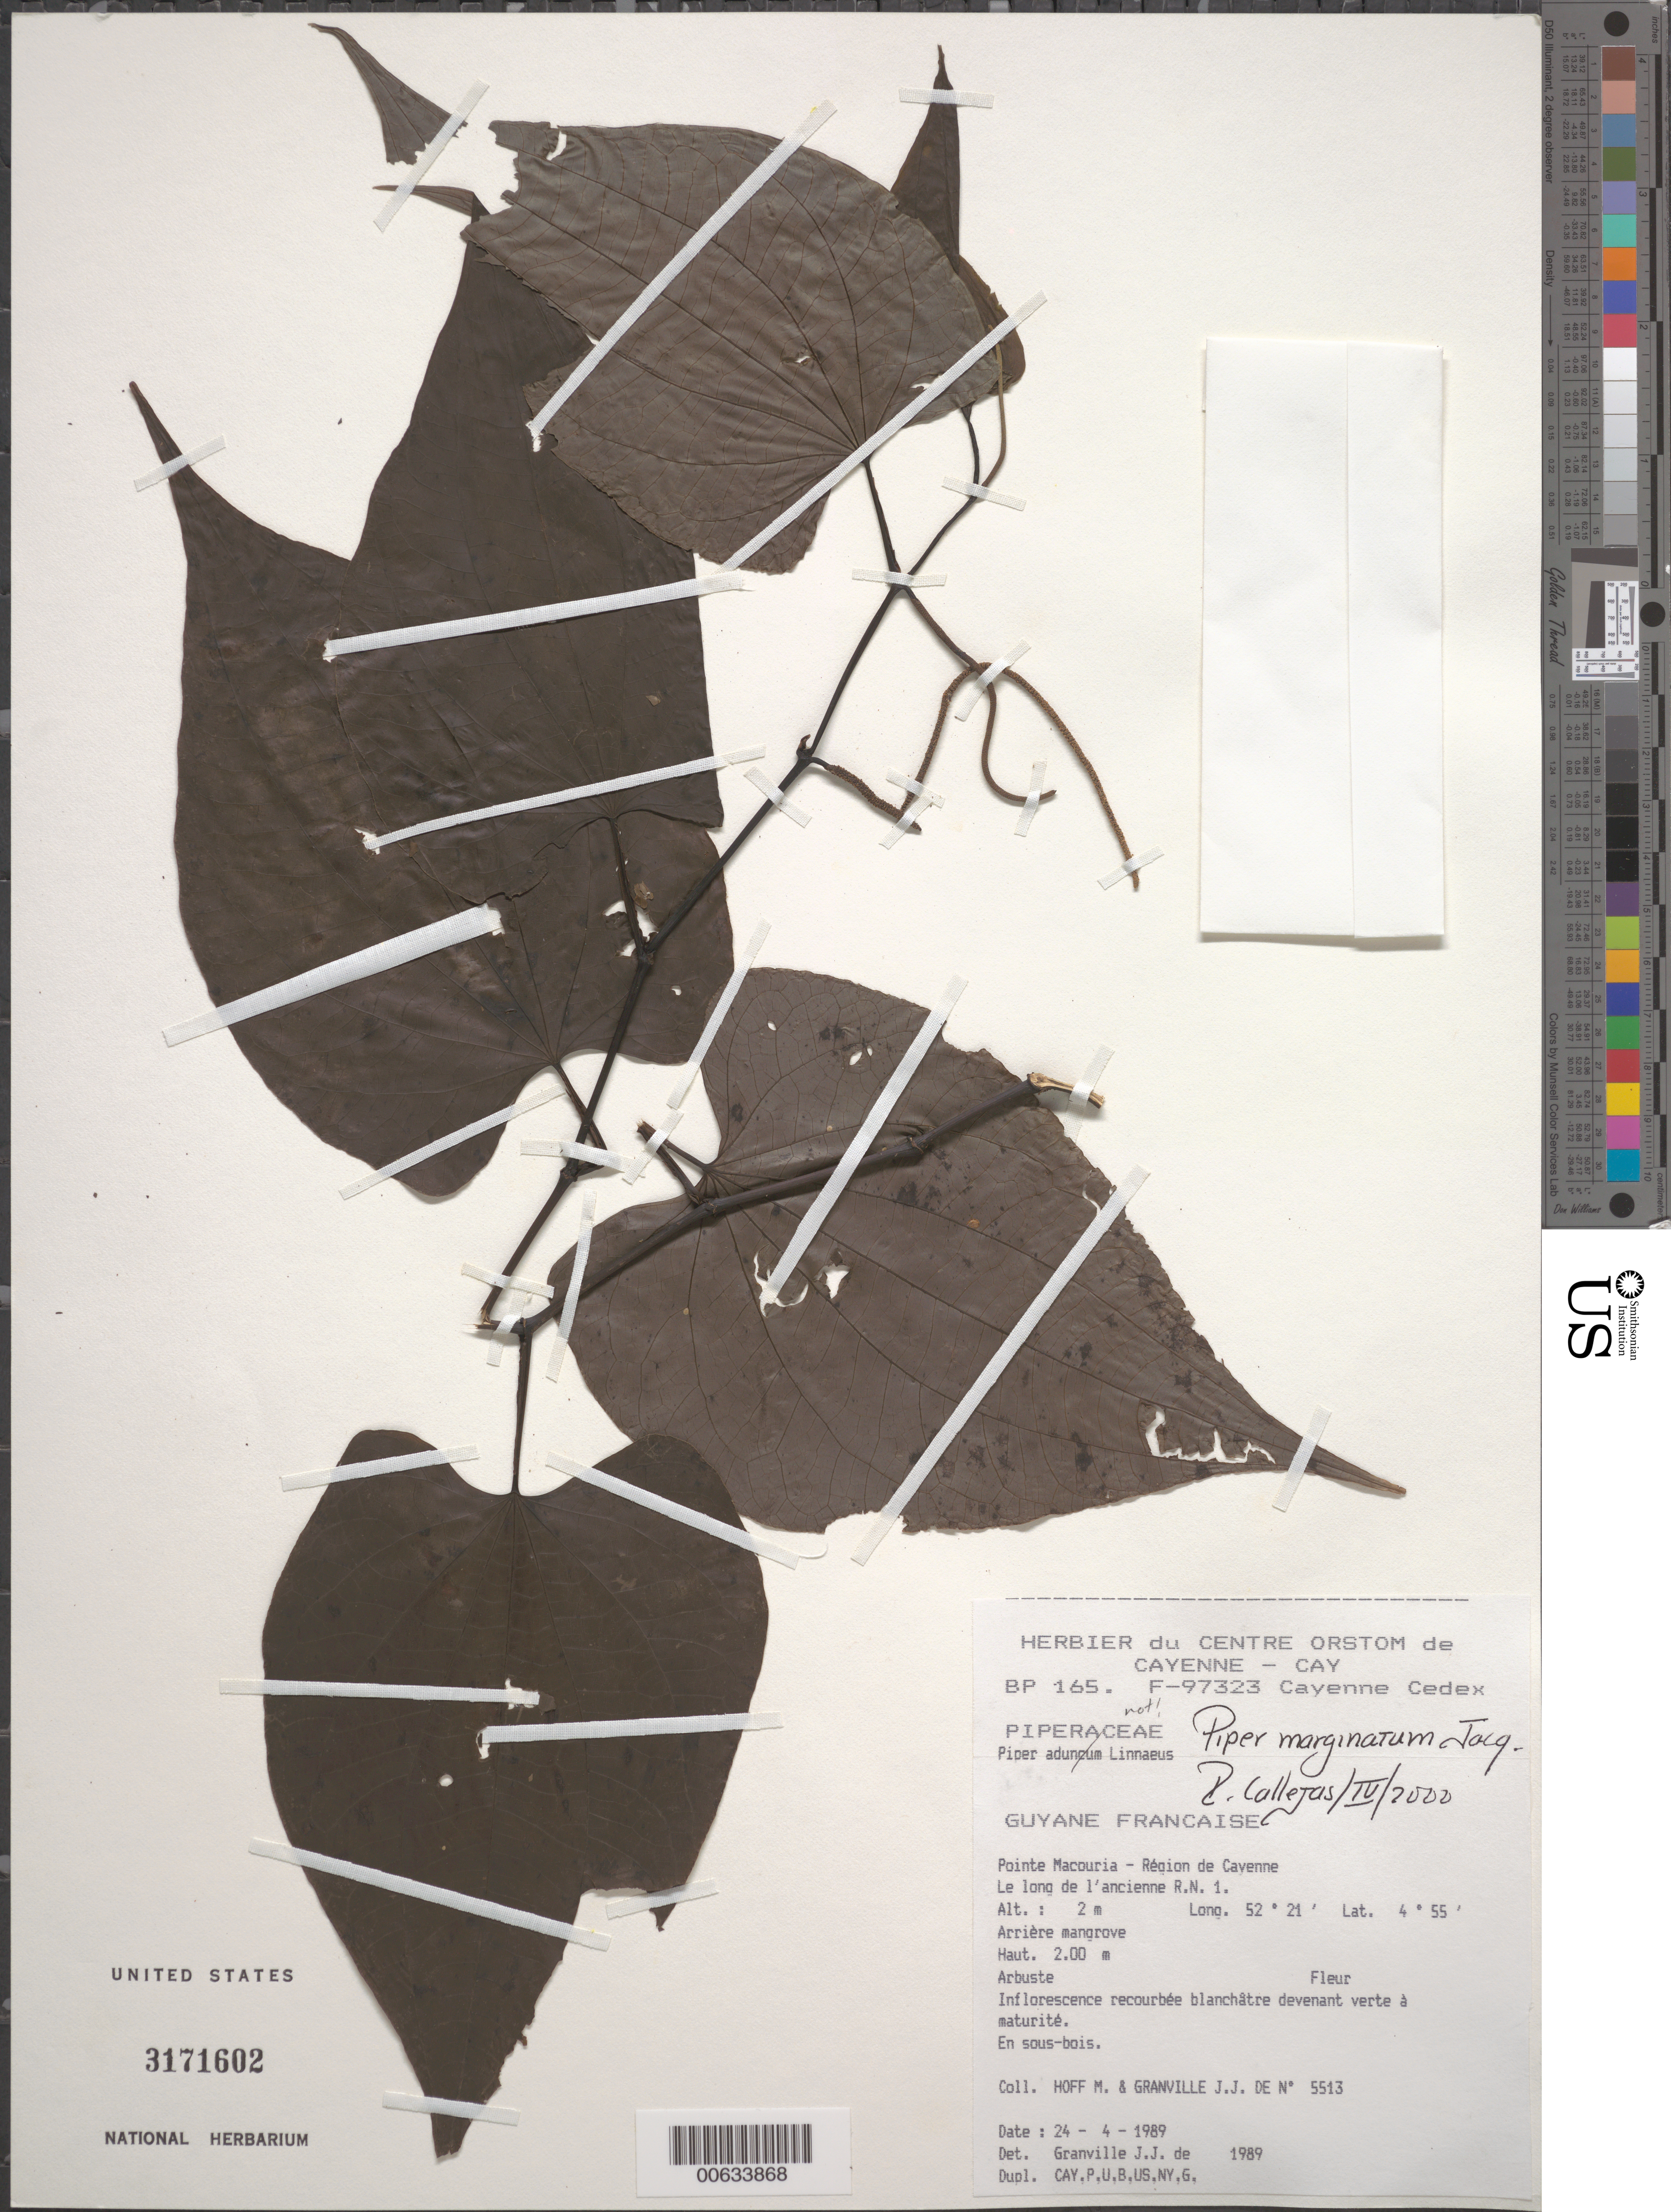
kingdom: Plantae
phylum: Tracheophyta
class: Magnoliopsida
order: Piperales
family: Piperaceae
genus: Piper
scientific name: Piper marginatum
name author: Jacq.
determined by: Callejas, Ricardo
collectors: M. Hoff & J.-J. de Granville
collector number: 5513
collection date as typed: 24-Apr-89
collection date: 1989-04-24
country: French Guiana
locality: Pointe Macouria, région de Cayenne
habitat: Arriere mangrove. En sous bois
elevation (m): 2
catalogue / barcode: US 3171602